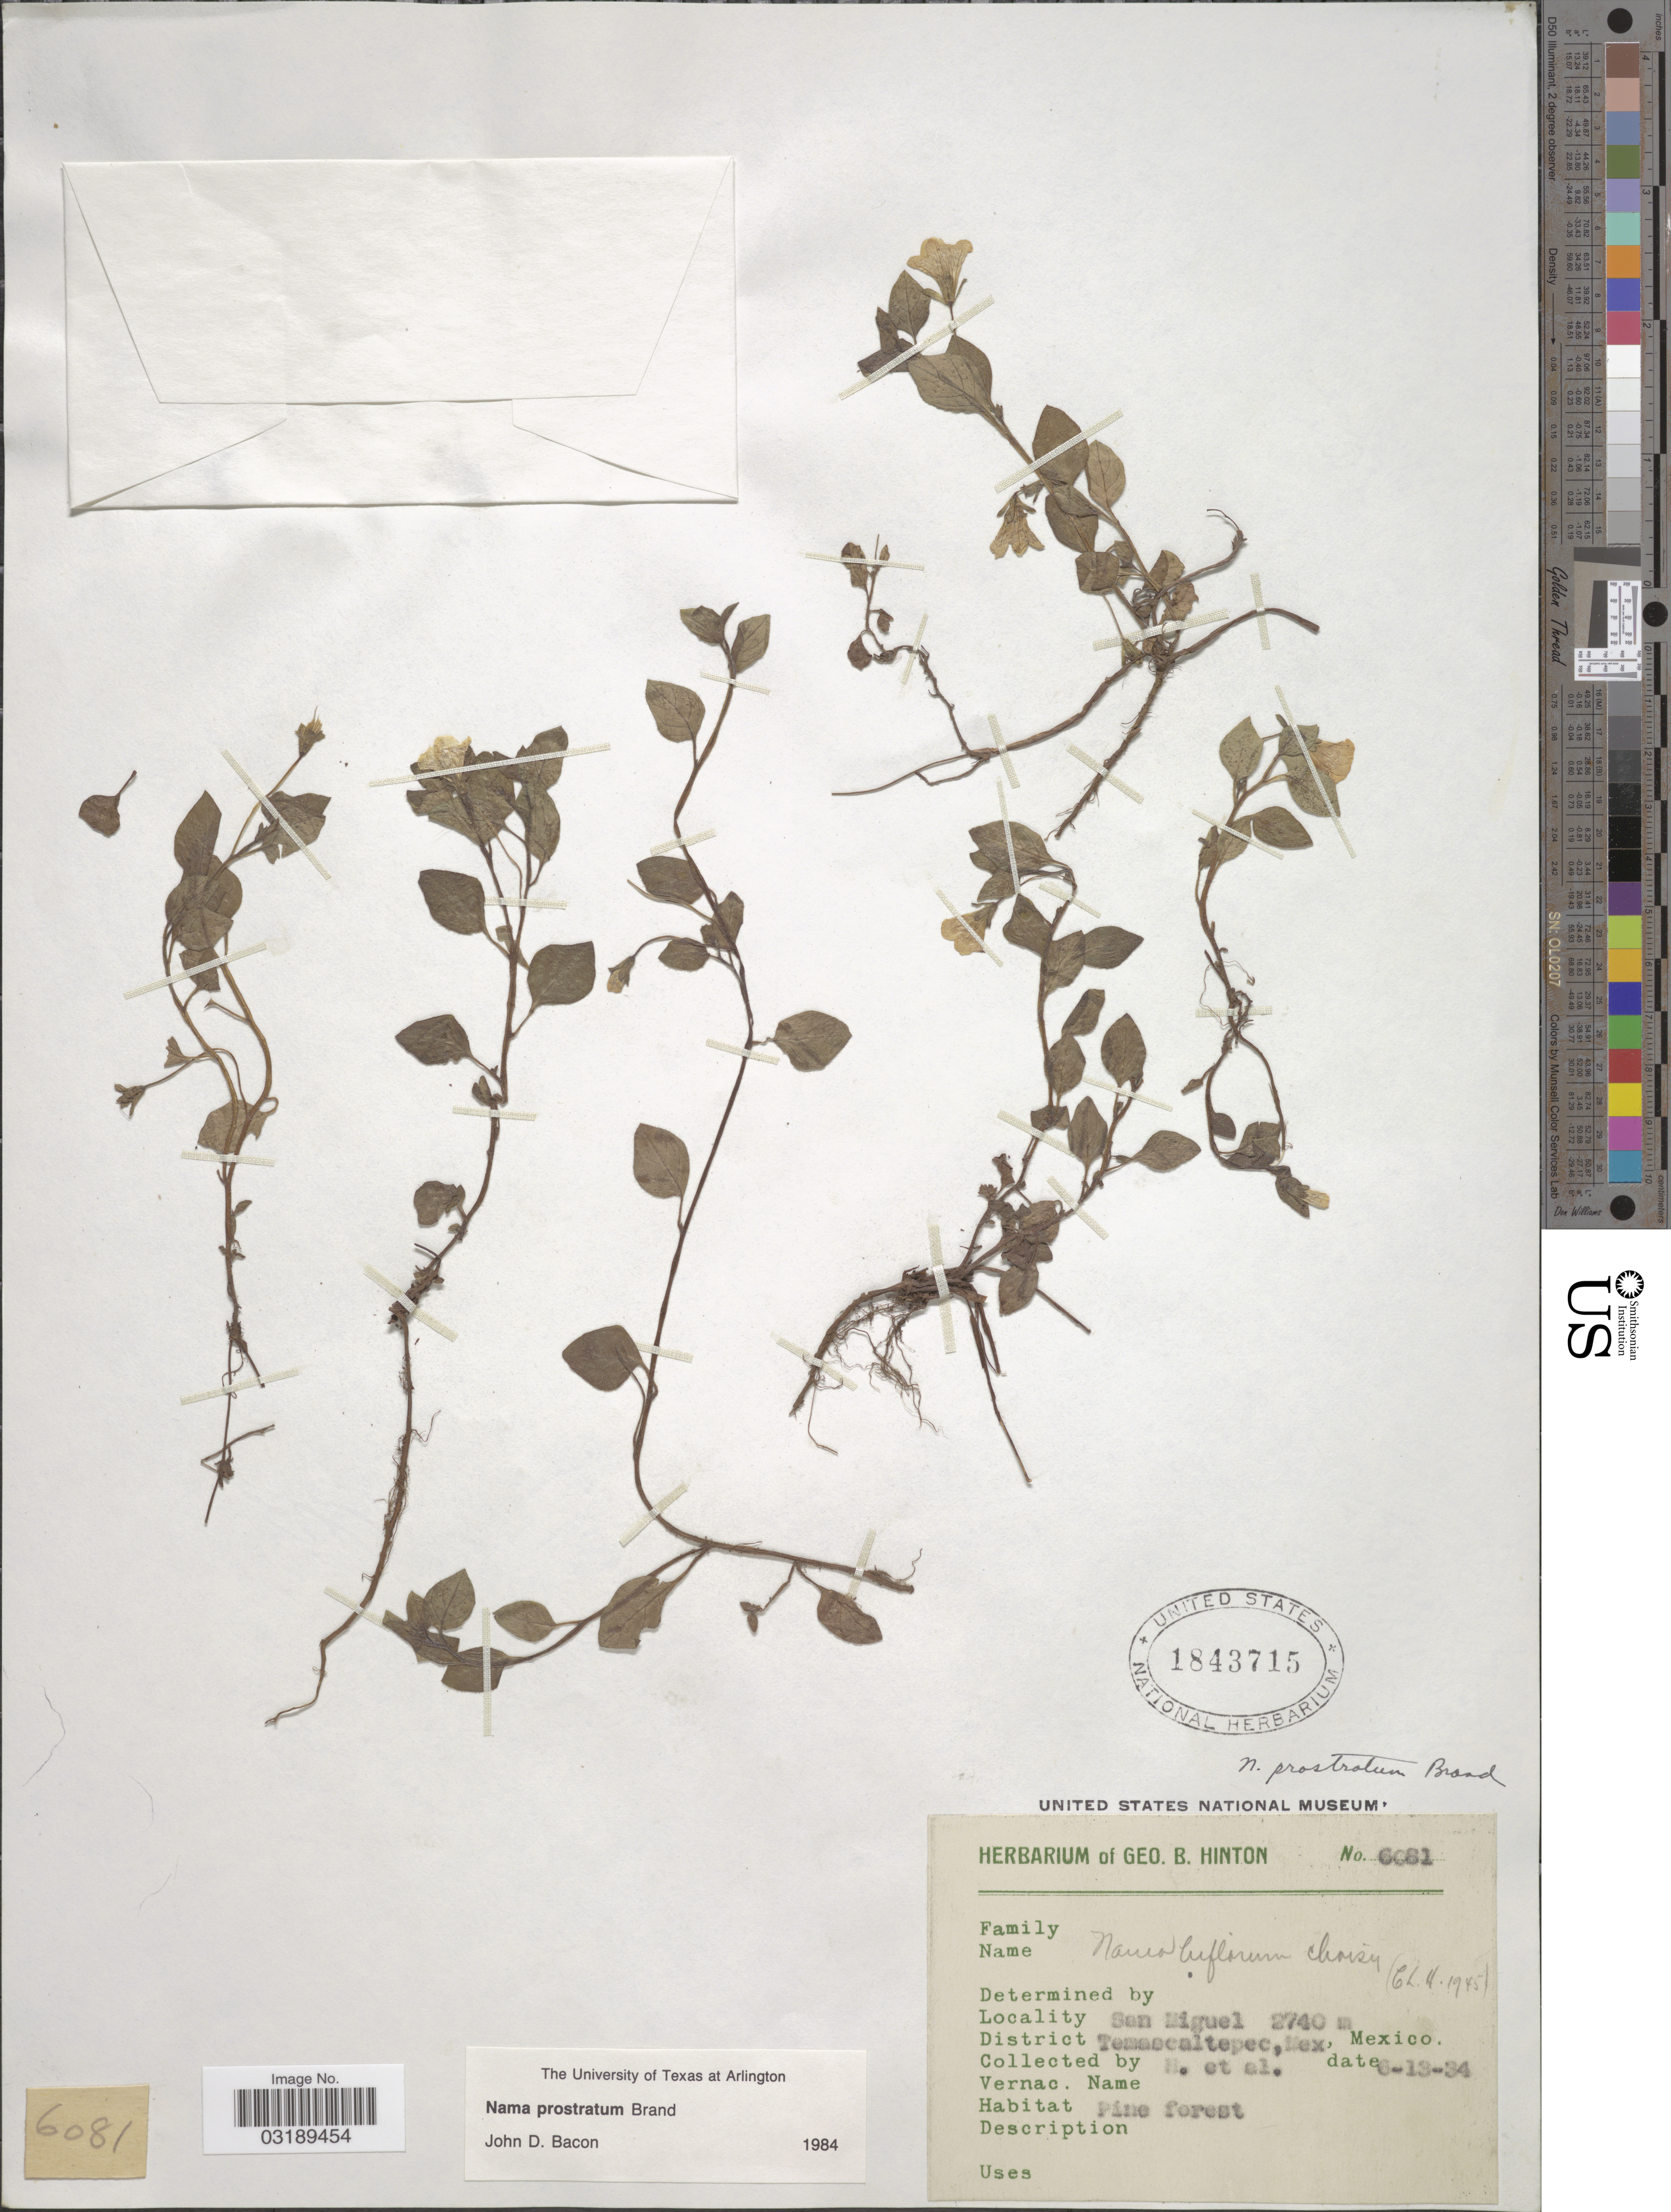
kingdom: Plantae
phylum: Tracheophyta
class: Magnoliopsida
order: Boraginales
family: Namaceae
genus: Nama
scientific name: Nama prostrata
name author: Brand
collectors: G. B. Hinton & et al.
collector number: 6081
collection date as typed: Transcribed d/m/y: 13/6/34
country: Mexico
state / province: México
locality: San Miguel, District Temascaltepec, Mex.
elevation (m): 2740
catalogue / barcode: US 1843715